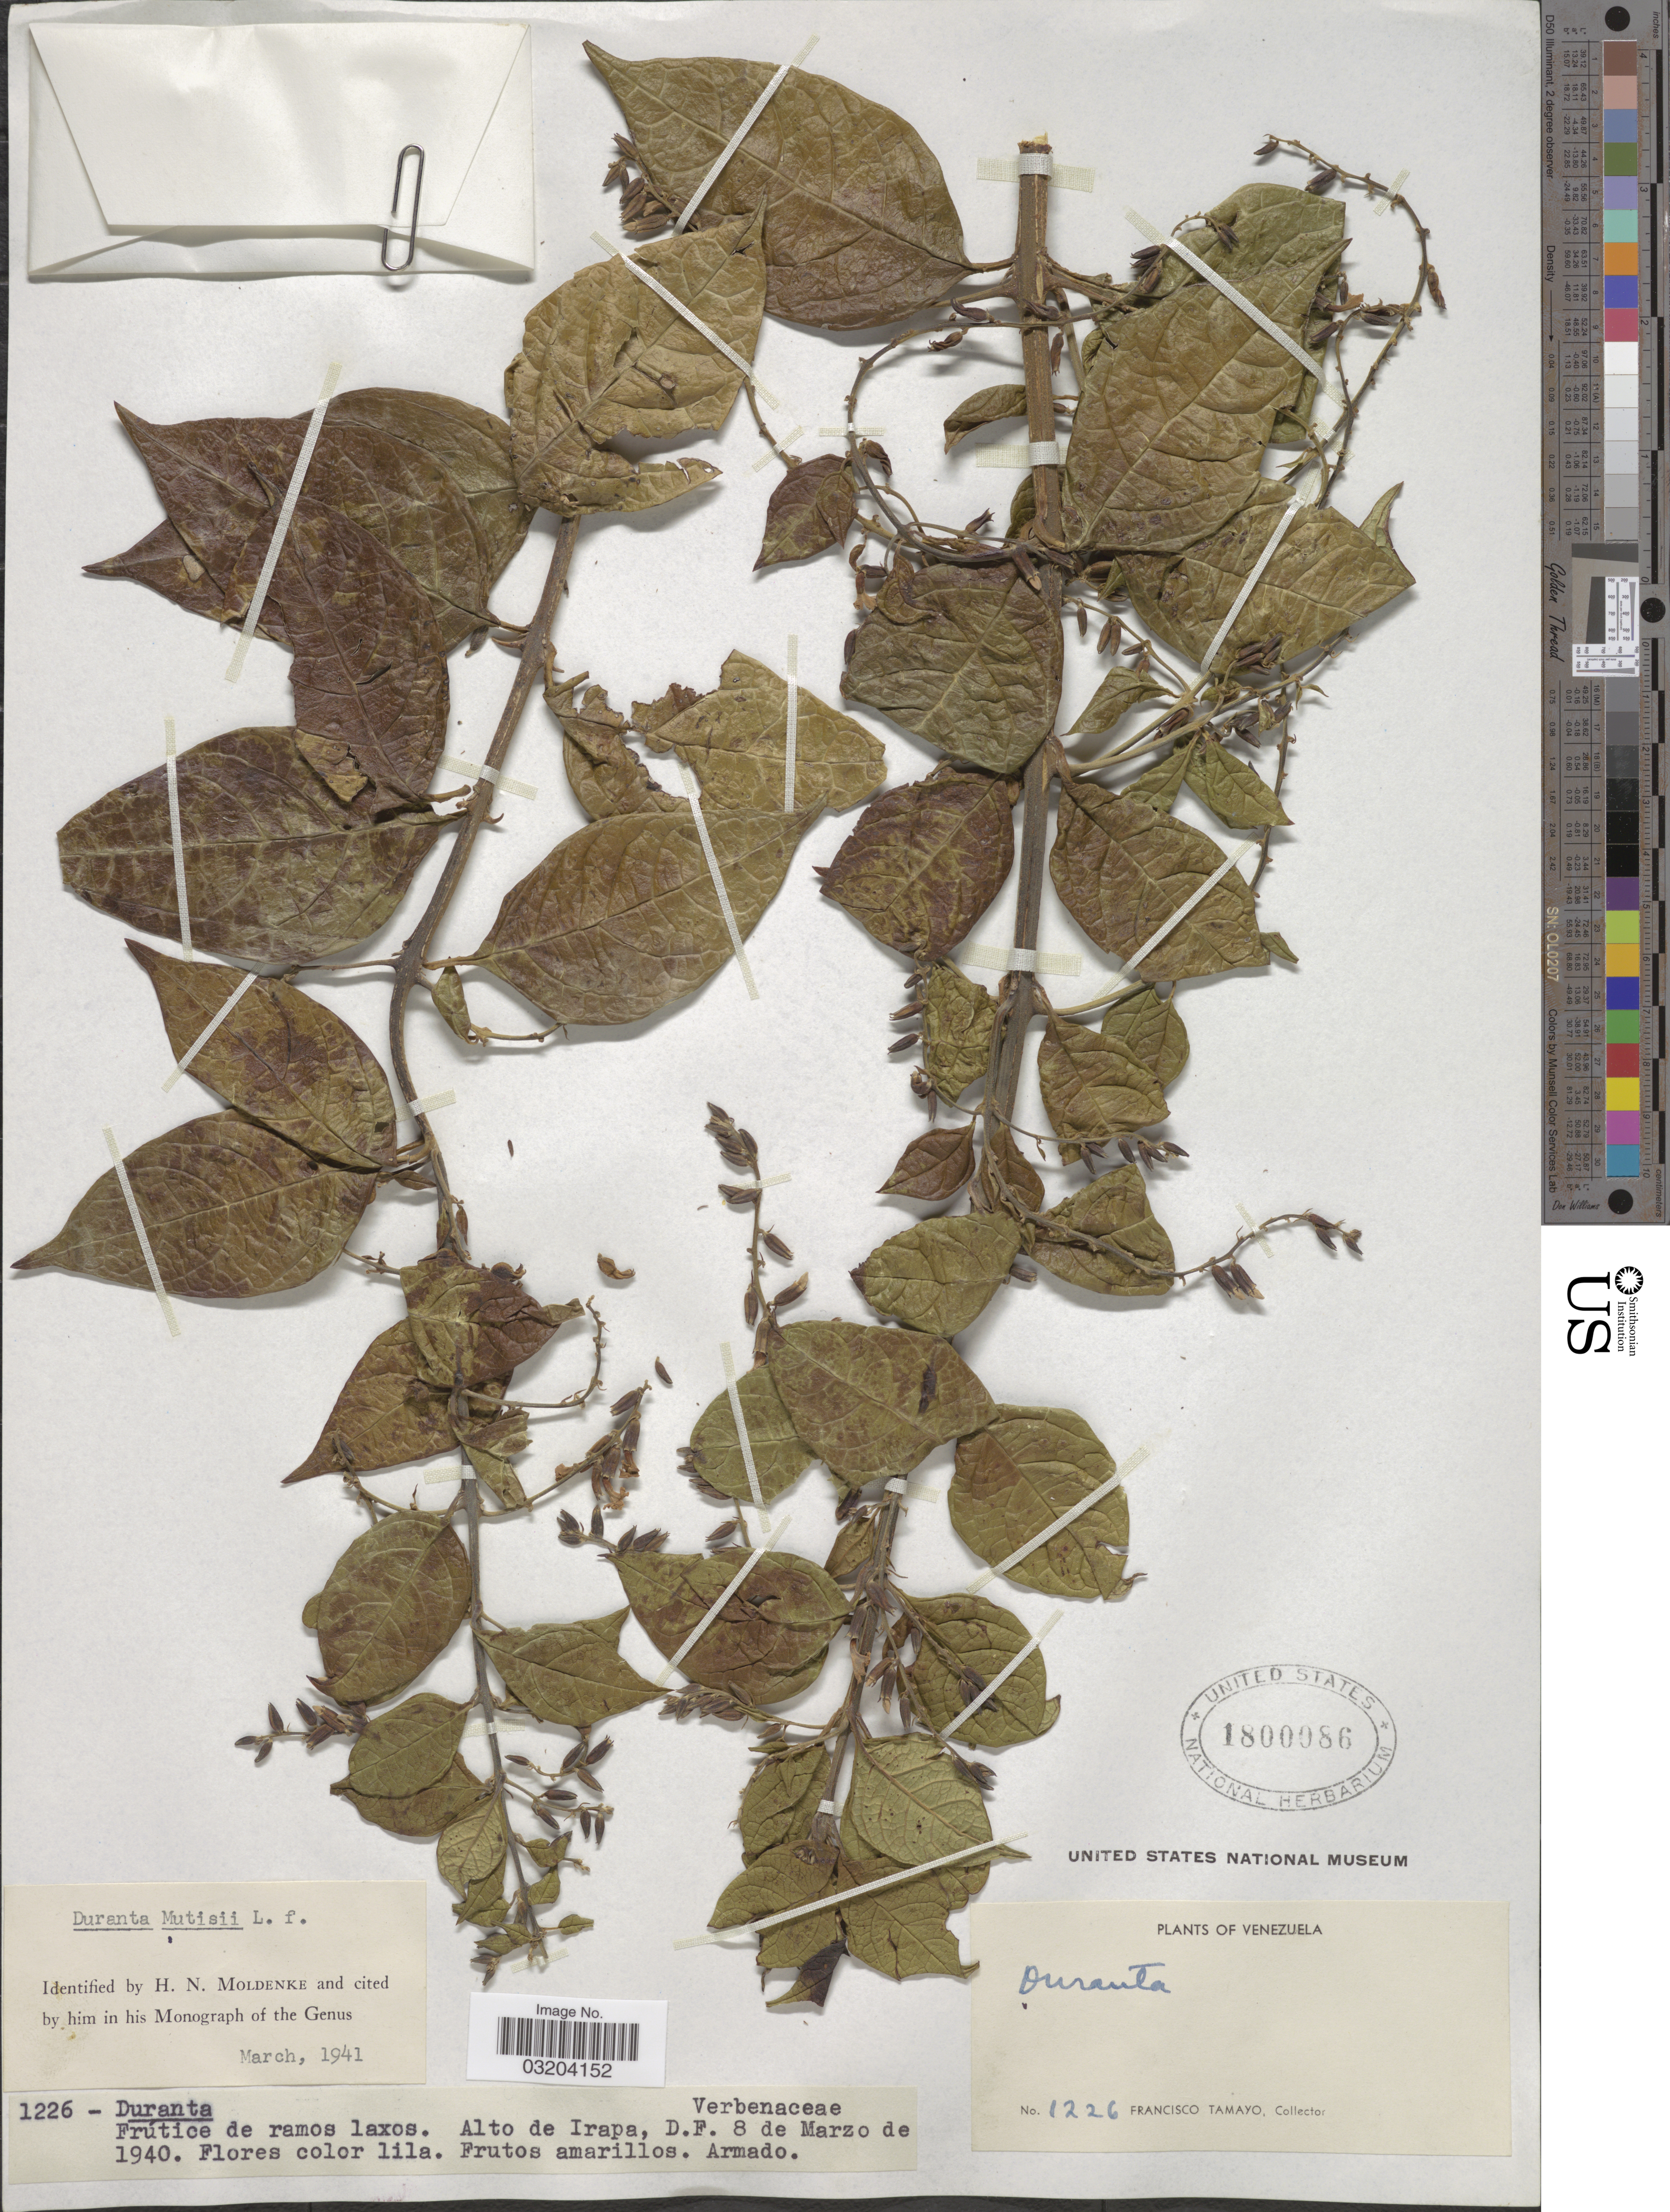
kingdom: Plantae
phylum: Tracheophyta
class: Magnoliopsida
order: Lamiales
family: Verbenaceae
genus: Duranta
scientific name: Duranta sp.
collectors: F. Tamayo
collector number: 1226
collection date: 1940-03-08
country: Venezuela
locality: Alto de Irapa, D.F.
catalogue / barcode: US 1800086